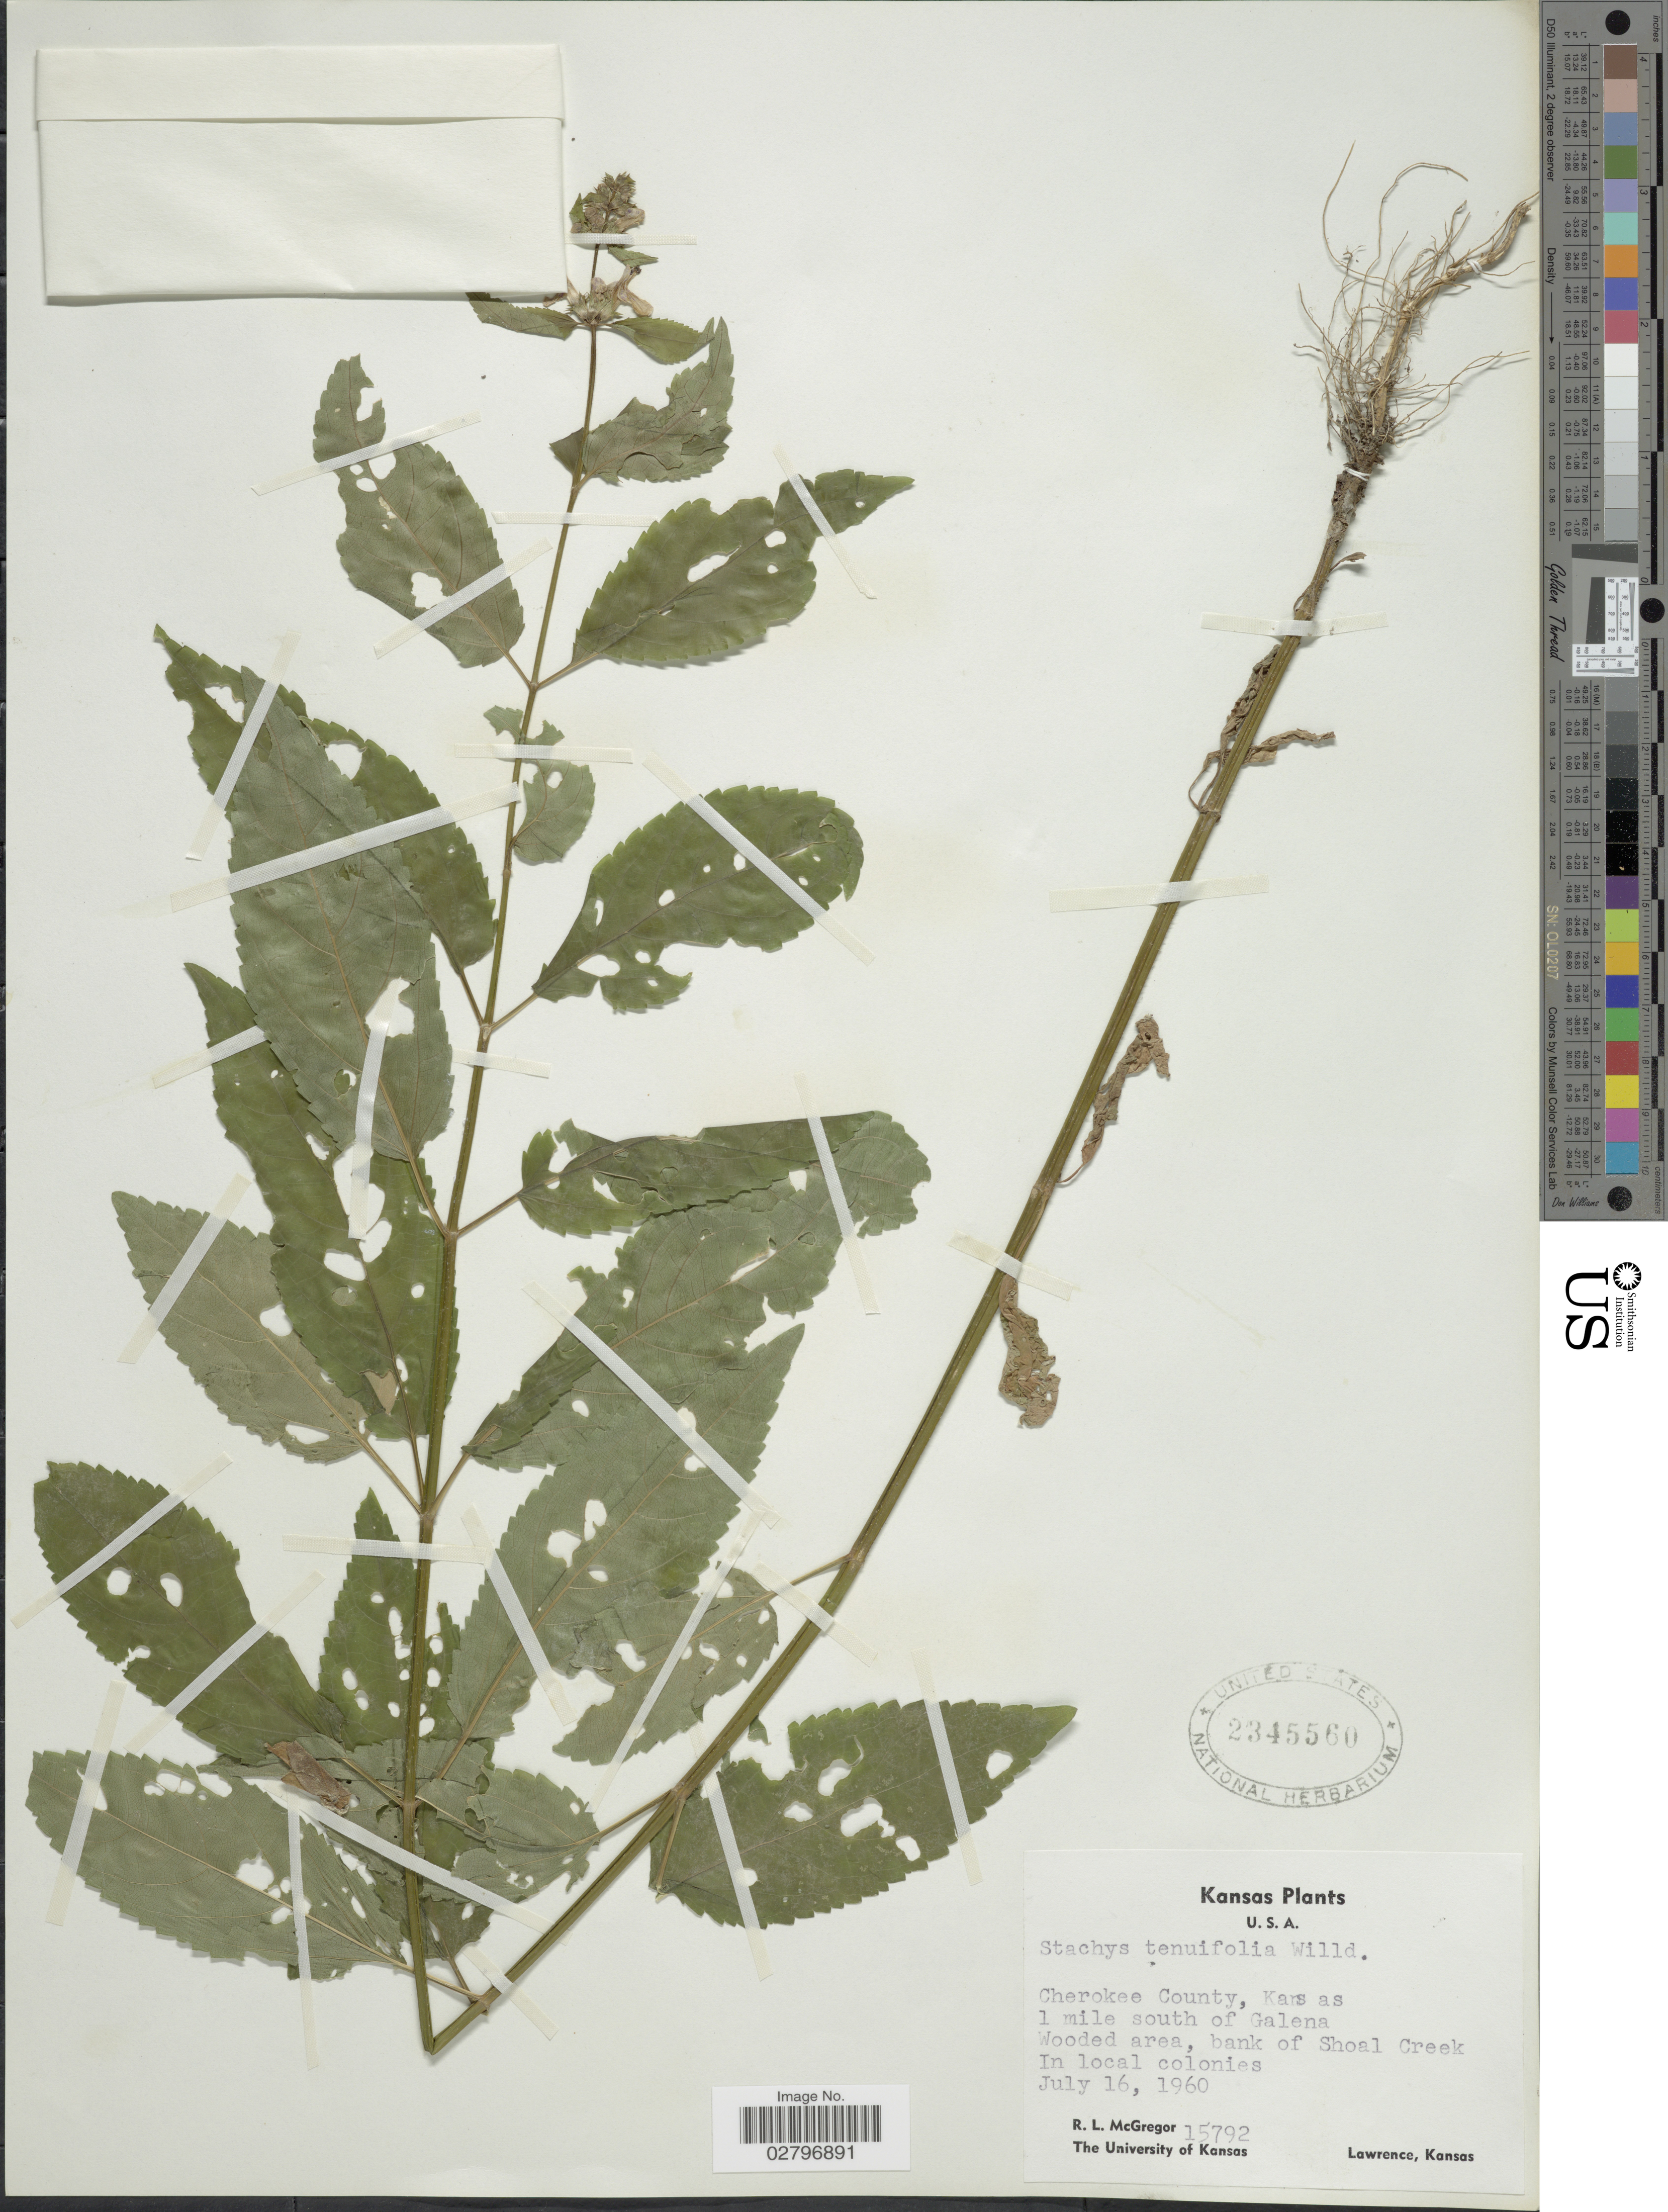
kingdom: Plantae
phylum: Tracheophyta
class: Magnoliopsida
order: Lamiales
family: Lamiaceae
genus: Stachys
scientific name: Stachys tenuifolia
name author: Willd.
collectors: R. McGregor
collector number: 15792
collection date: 1960-07-16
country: United States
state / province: Kansas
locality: Cherokee County, Kansas, 1 mile south of Galena, Wooded area, bank of Shoal Creek.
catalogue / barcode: US 2345560